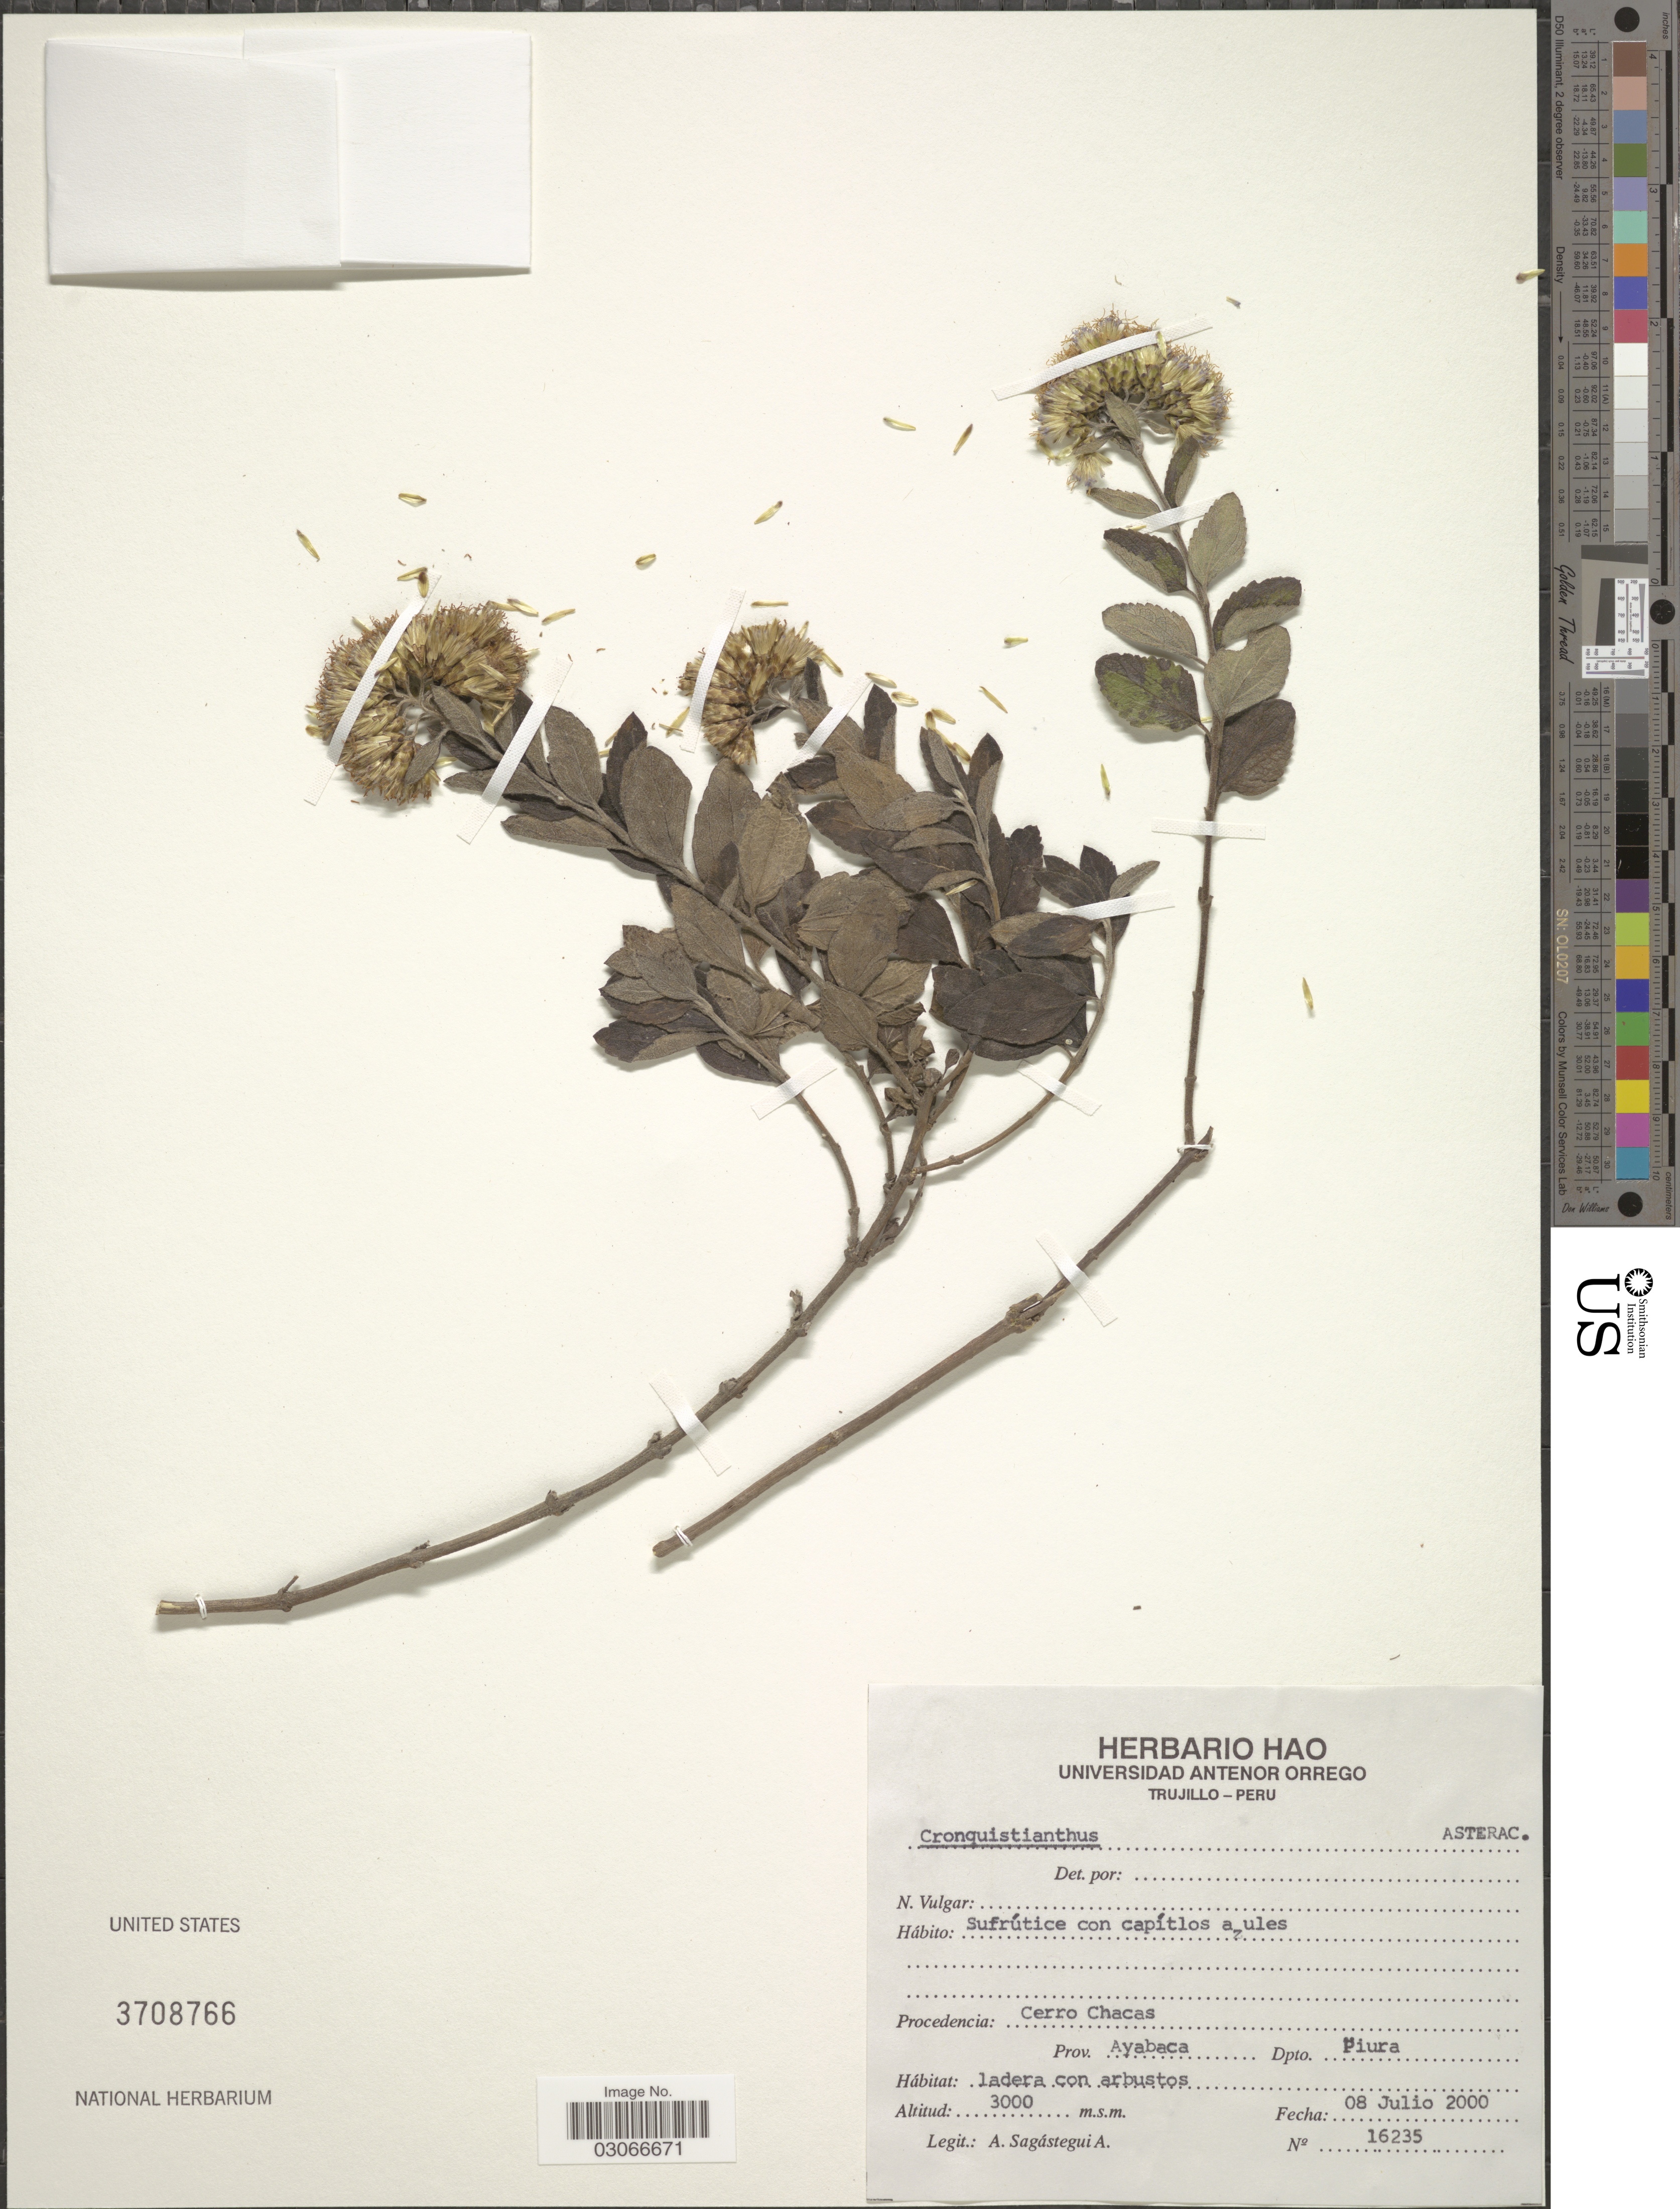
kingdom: Plantae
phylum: Tracheophyta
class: Magnoliopsida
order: Asterales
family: Asteraceae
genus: Cronquistianthus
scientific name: Cronquistianthus sp.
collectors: A. Sagástegui A.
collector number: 16235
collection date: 2000-07-08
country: Peru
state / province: Piura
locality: Cerro Chacas. Prov. Ayabaca. Dpto. Piura.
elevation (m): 3000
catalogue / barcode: US 3708766